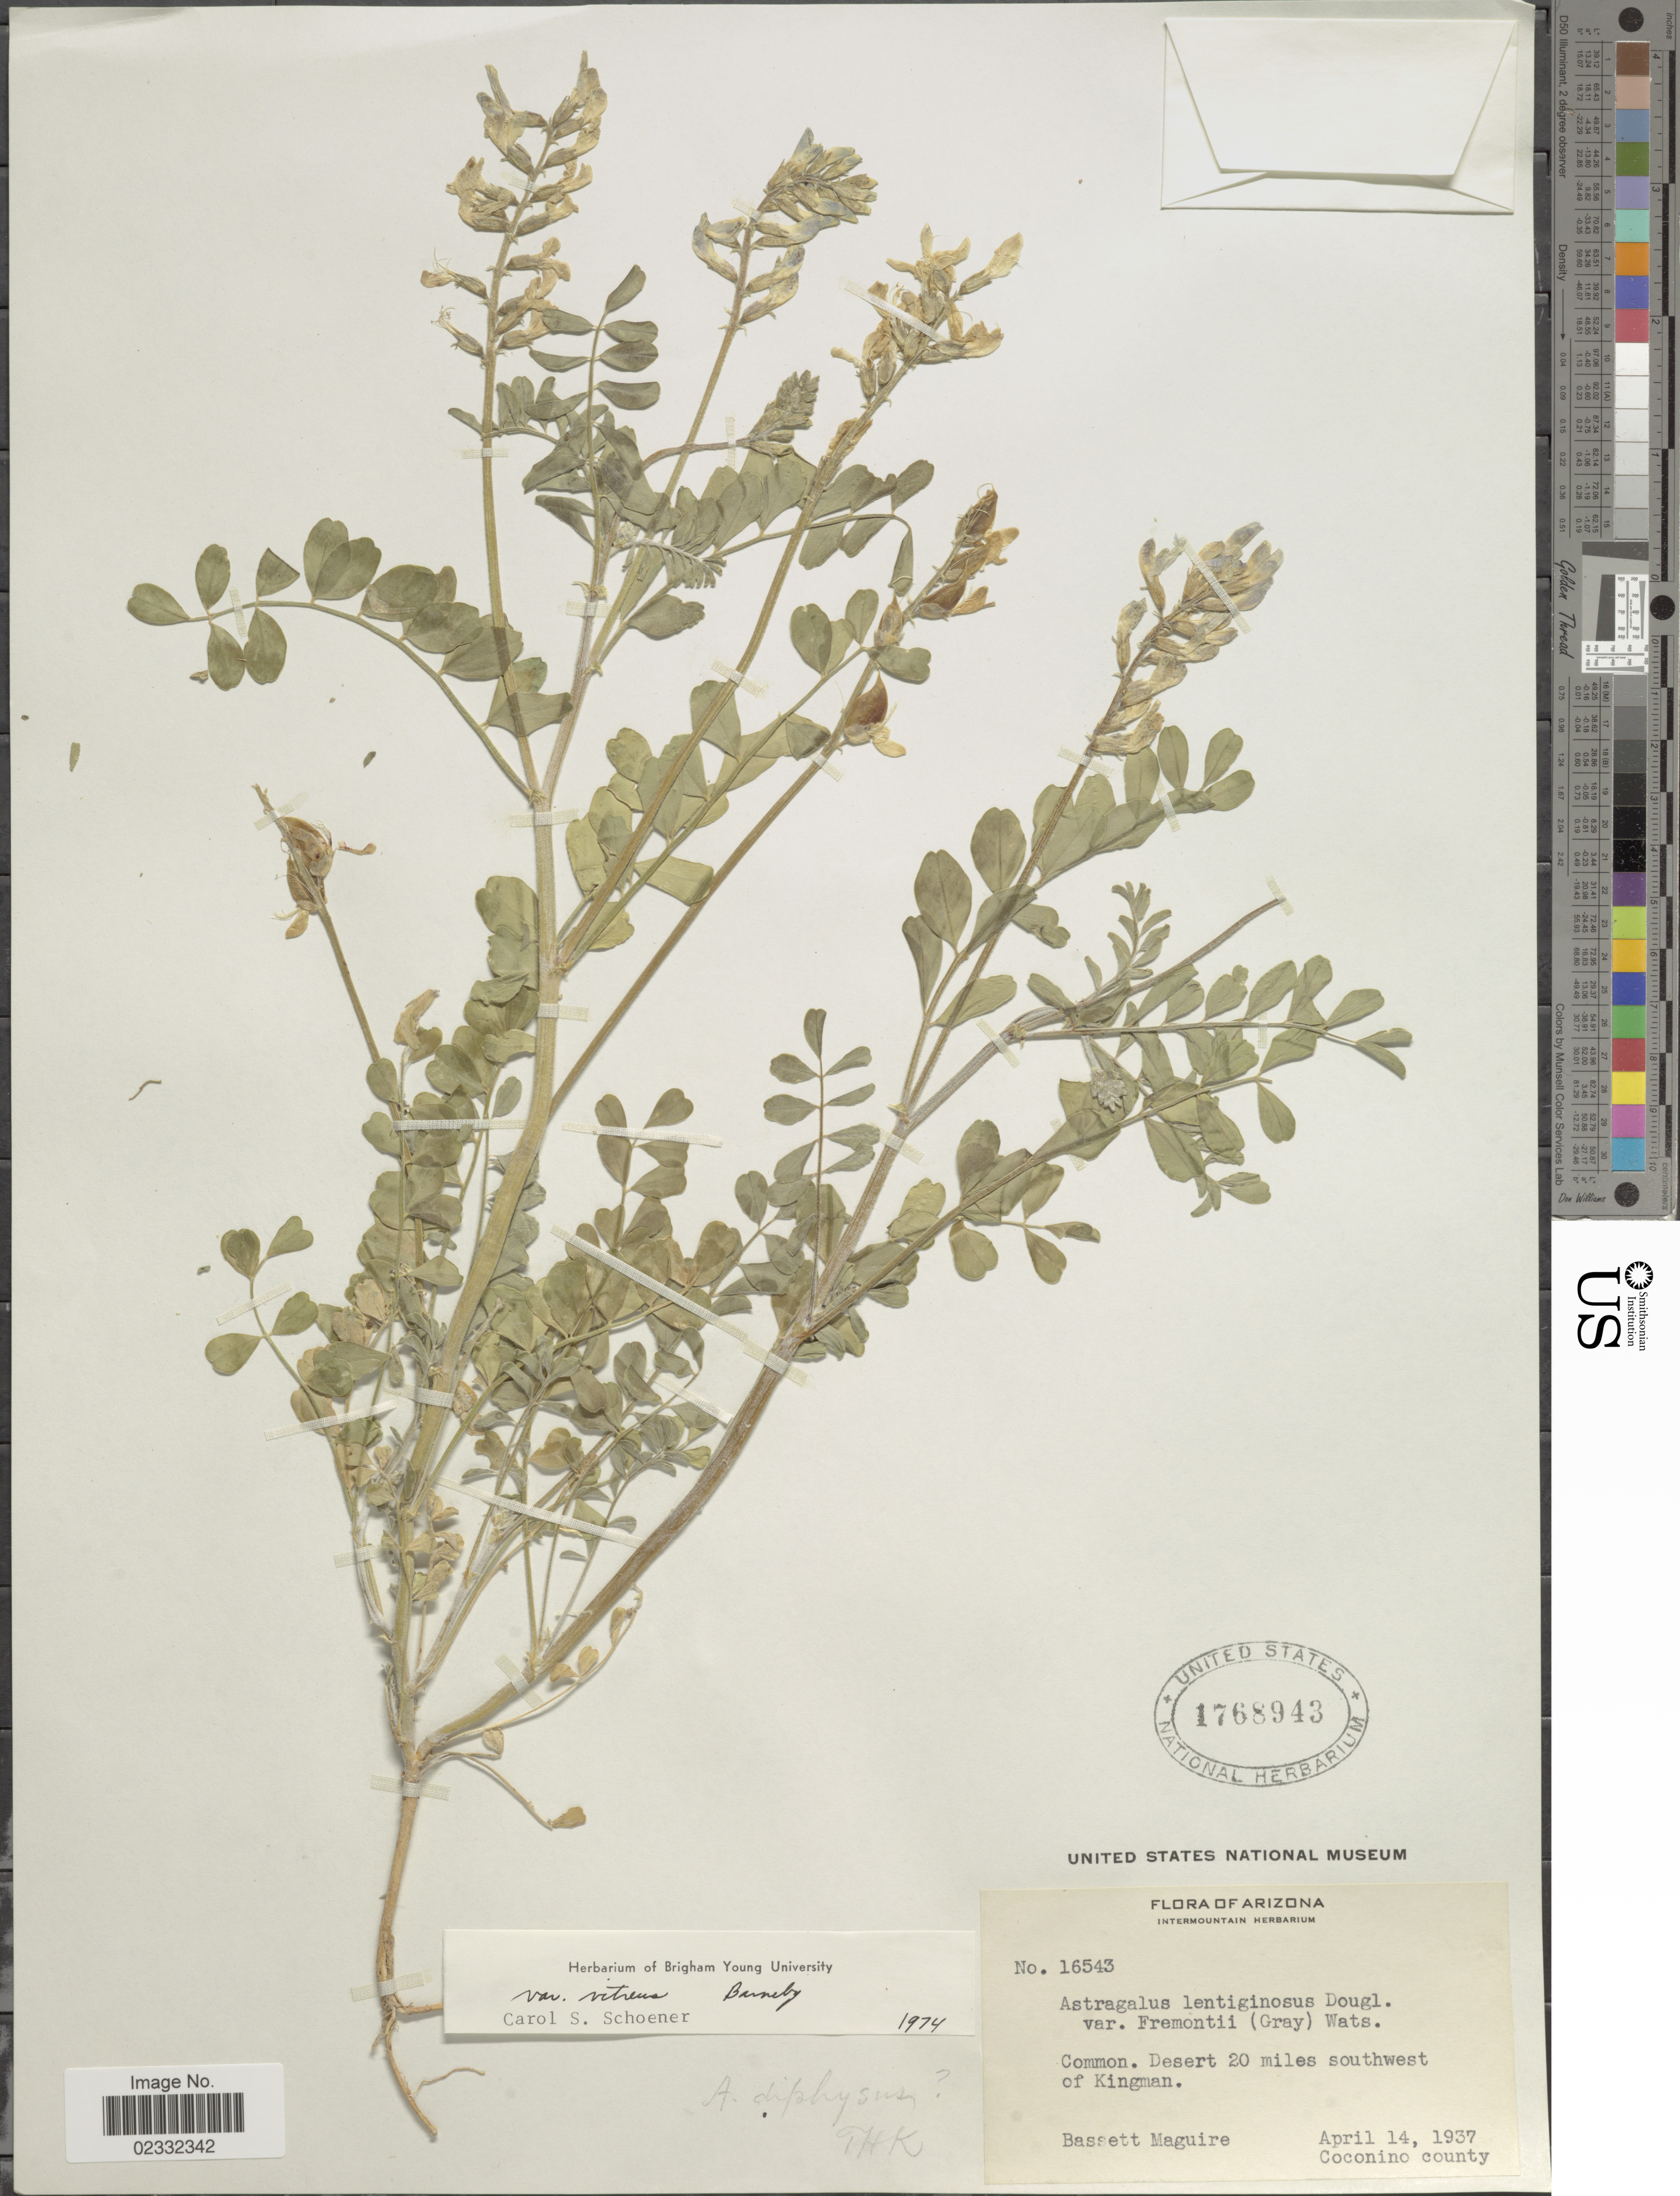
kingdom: Plantae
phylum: Tracheophyta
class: Magnoliopsida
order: Fabales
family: Fabaceae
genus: Astragalus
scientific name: Astragalus lentiginosus var. vitreus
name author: Barneby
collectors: B. Maguire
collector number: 16543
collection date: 1937-04-14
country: United States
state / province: Arizona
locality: Arizona, Desert 20 miles southwest of Kingman, Coconino county.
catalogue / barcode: US 1768943